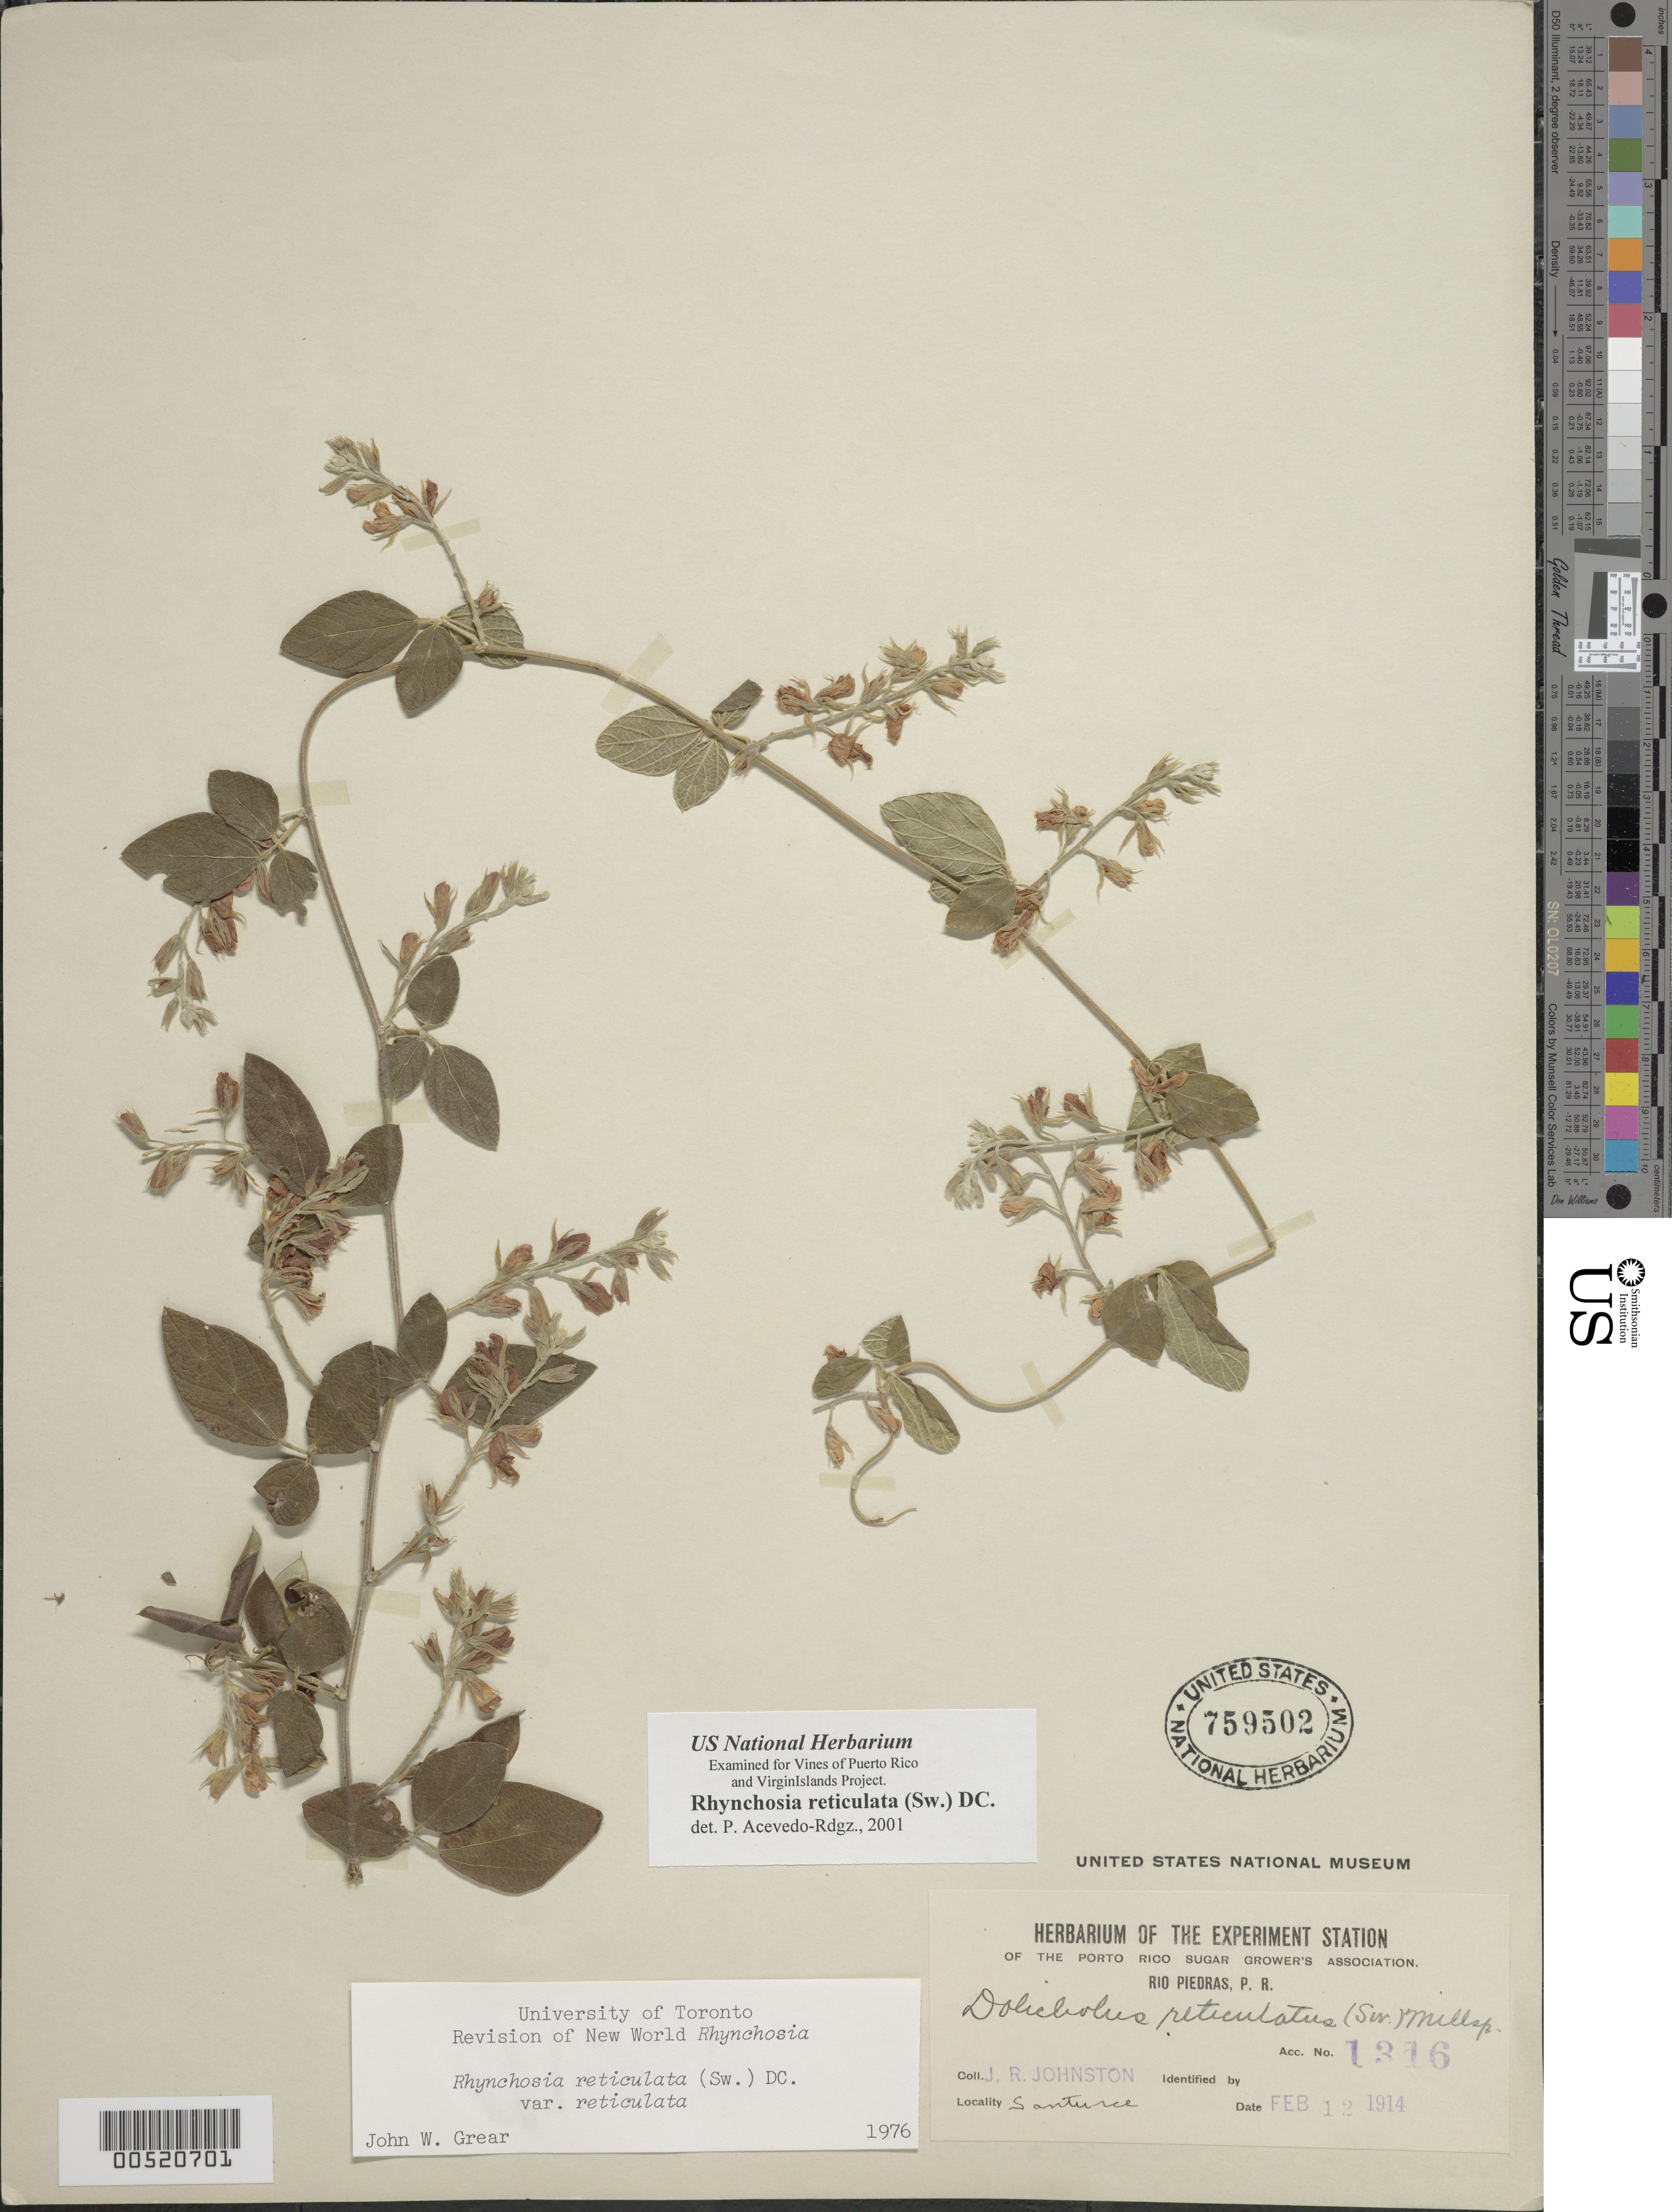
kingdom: Plantae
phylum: Tracheophyta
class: Magnoliopsida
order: Fabales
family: Fabaceae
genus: Rhynchosia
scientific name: Rhynchosia reticulata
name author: (Sw.) DC.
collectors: J. Johnston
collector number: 1316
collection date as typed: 12 Feb 1914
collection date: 1914-02-12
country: Puerto Rico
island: Greater Antilles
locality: Santurce.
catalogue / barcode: US 759502